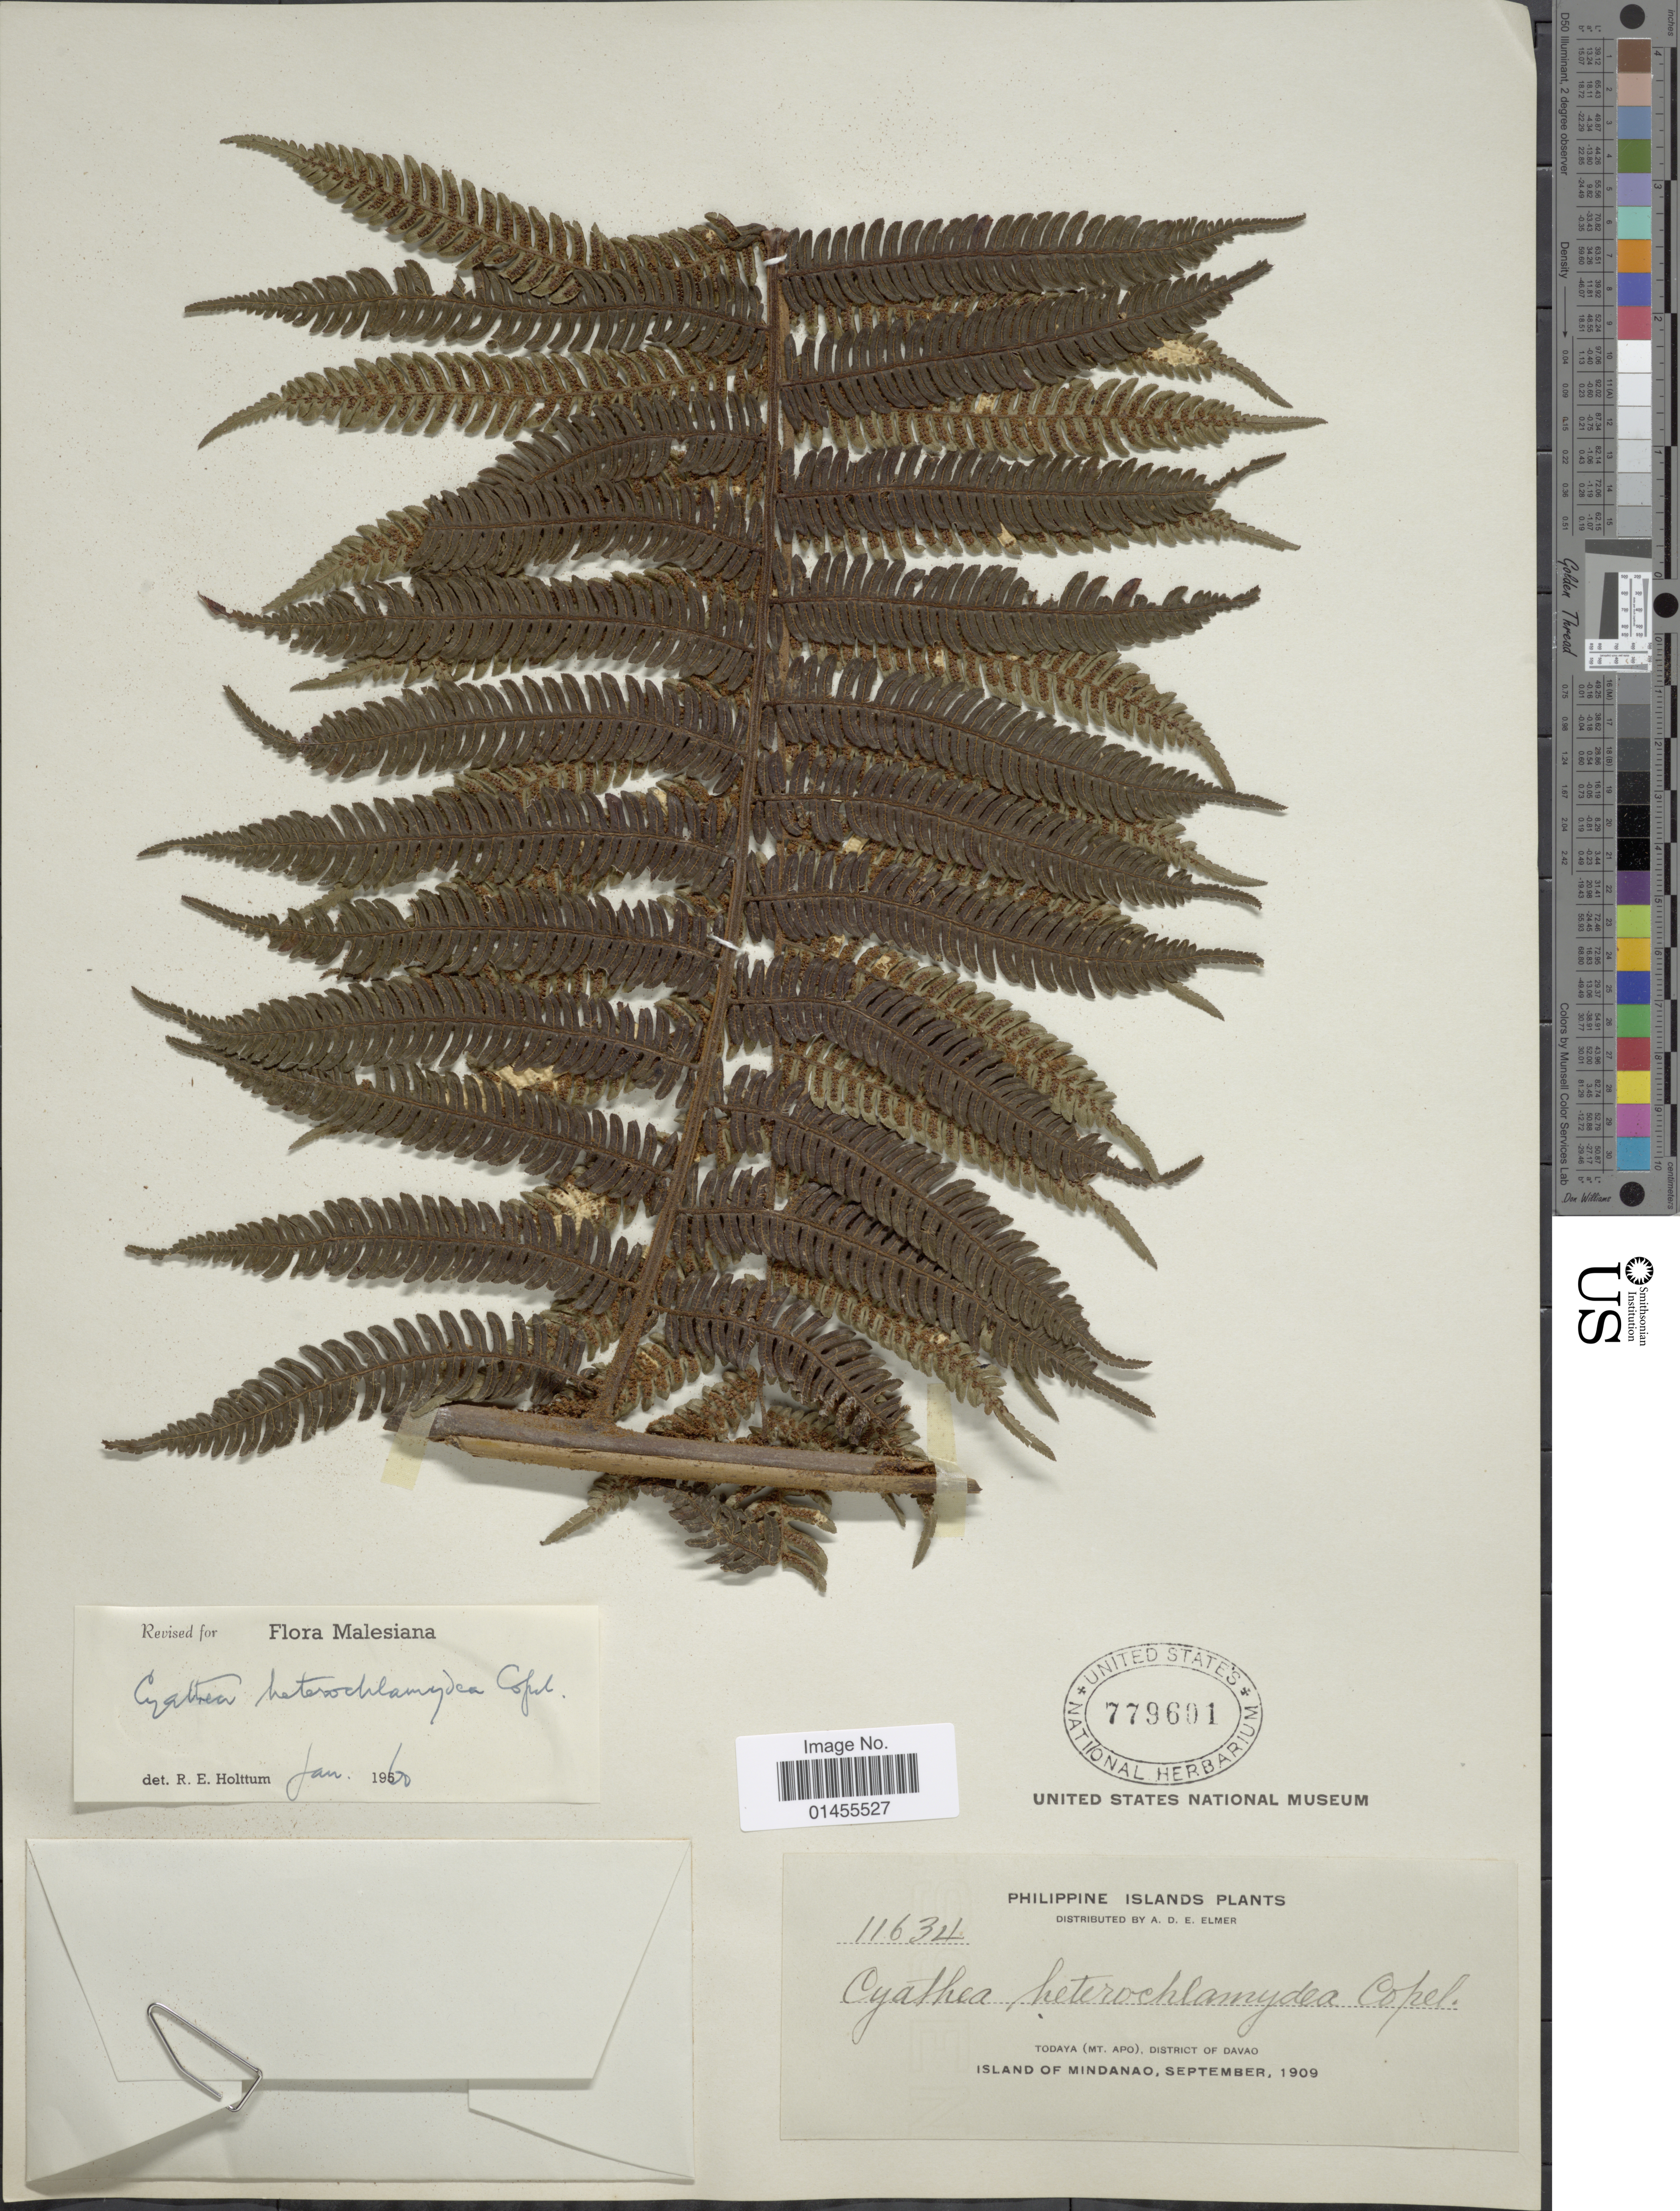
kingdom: Plantae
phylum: Tracheophyta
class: Polypodiopsida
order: Cyatheales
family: Cyatheaceae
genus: Alsophila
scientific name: Alsophila heterochlamydea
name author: (Copel.) R.M. Tryon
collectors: A. D. E. Elmer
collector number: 11634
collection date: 1909-09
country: Philippines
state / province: Davao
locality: Todaya (Mt. Apo), District of Davao. Island of Mindanao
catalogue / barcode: US 779601